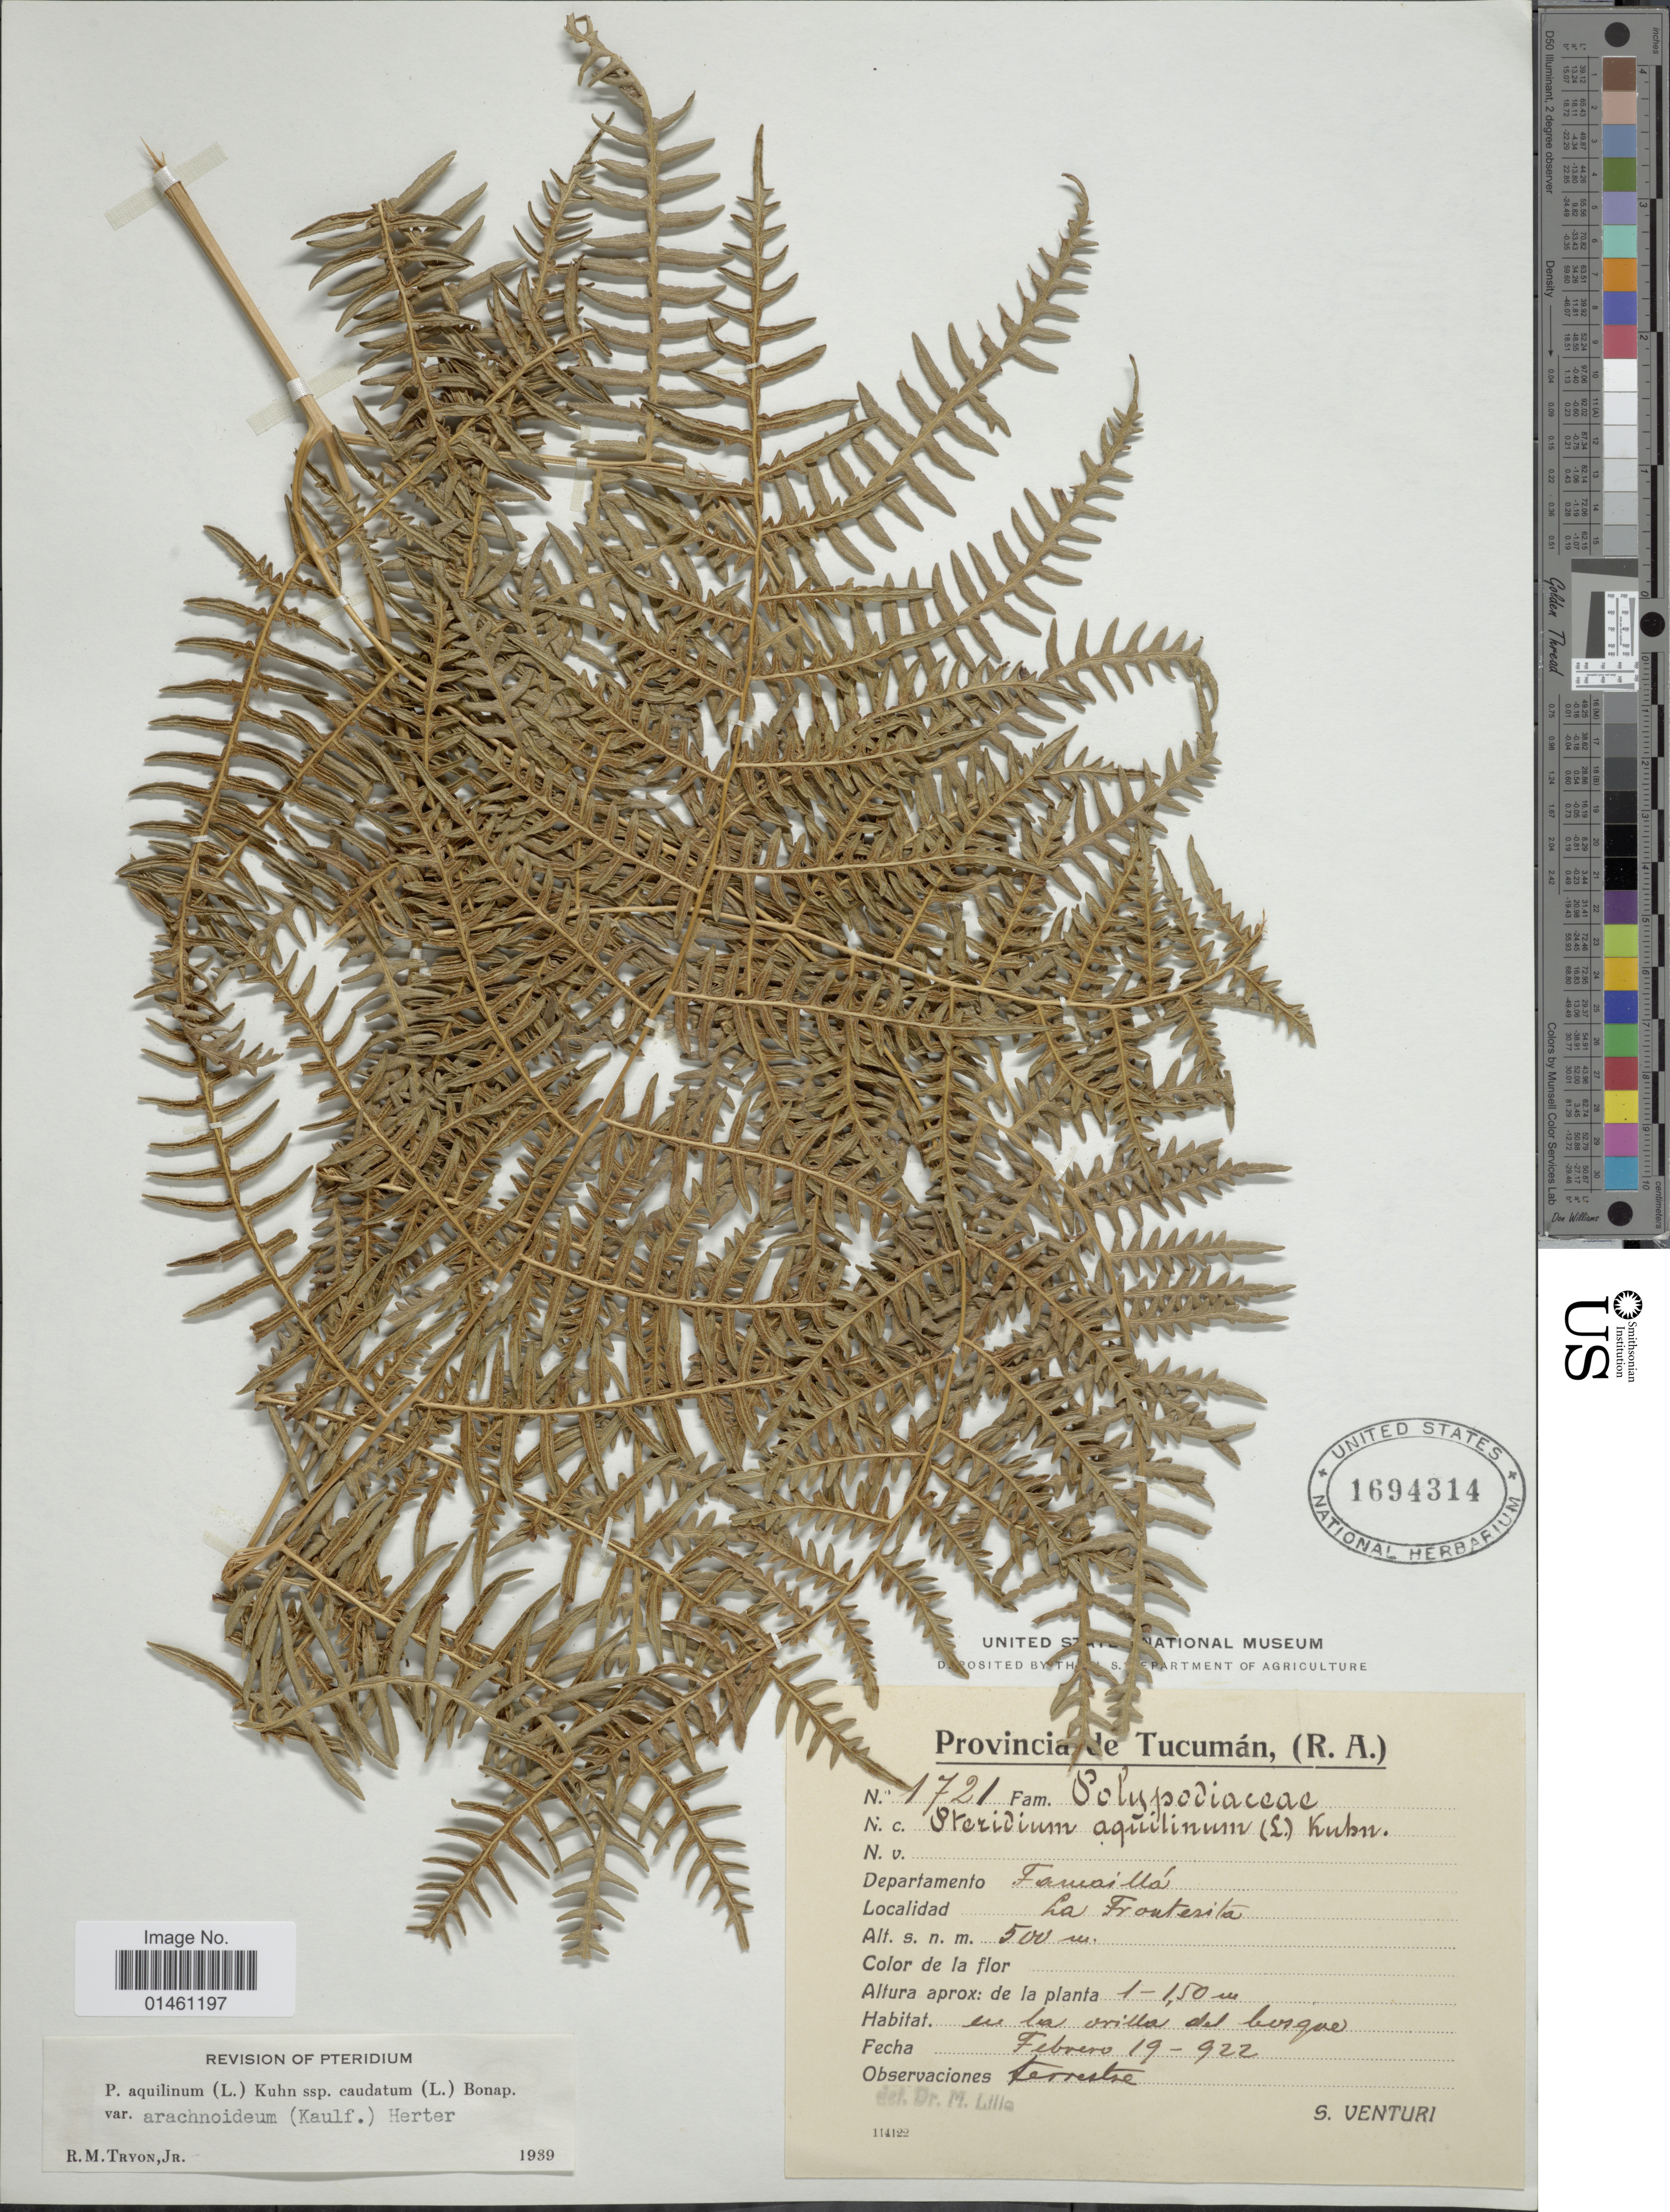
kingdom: Plantae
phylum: Tracheophyta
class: Polypodiopsida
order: Polypodiales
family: Dennstaedtiaceae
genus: Pteridium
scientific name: Pteridium arachnoideum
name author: (Kaulf.) Maxon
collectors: S. Venturi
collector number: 1721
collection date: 1922-02-19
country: Argentina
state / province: Tucuman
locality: Provincia de Tucumán(R.A.)La Fronterita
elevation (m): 100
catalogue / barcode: US 1694314